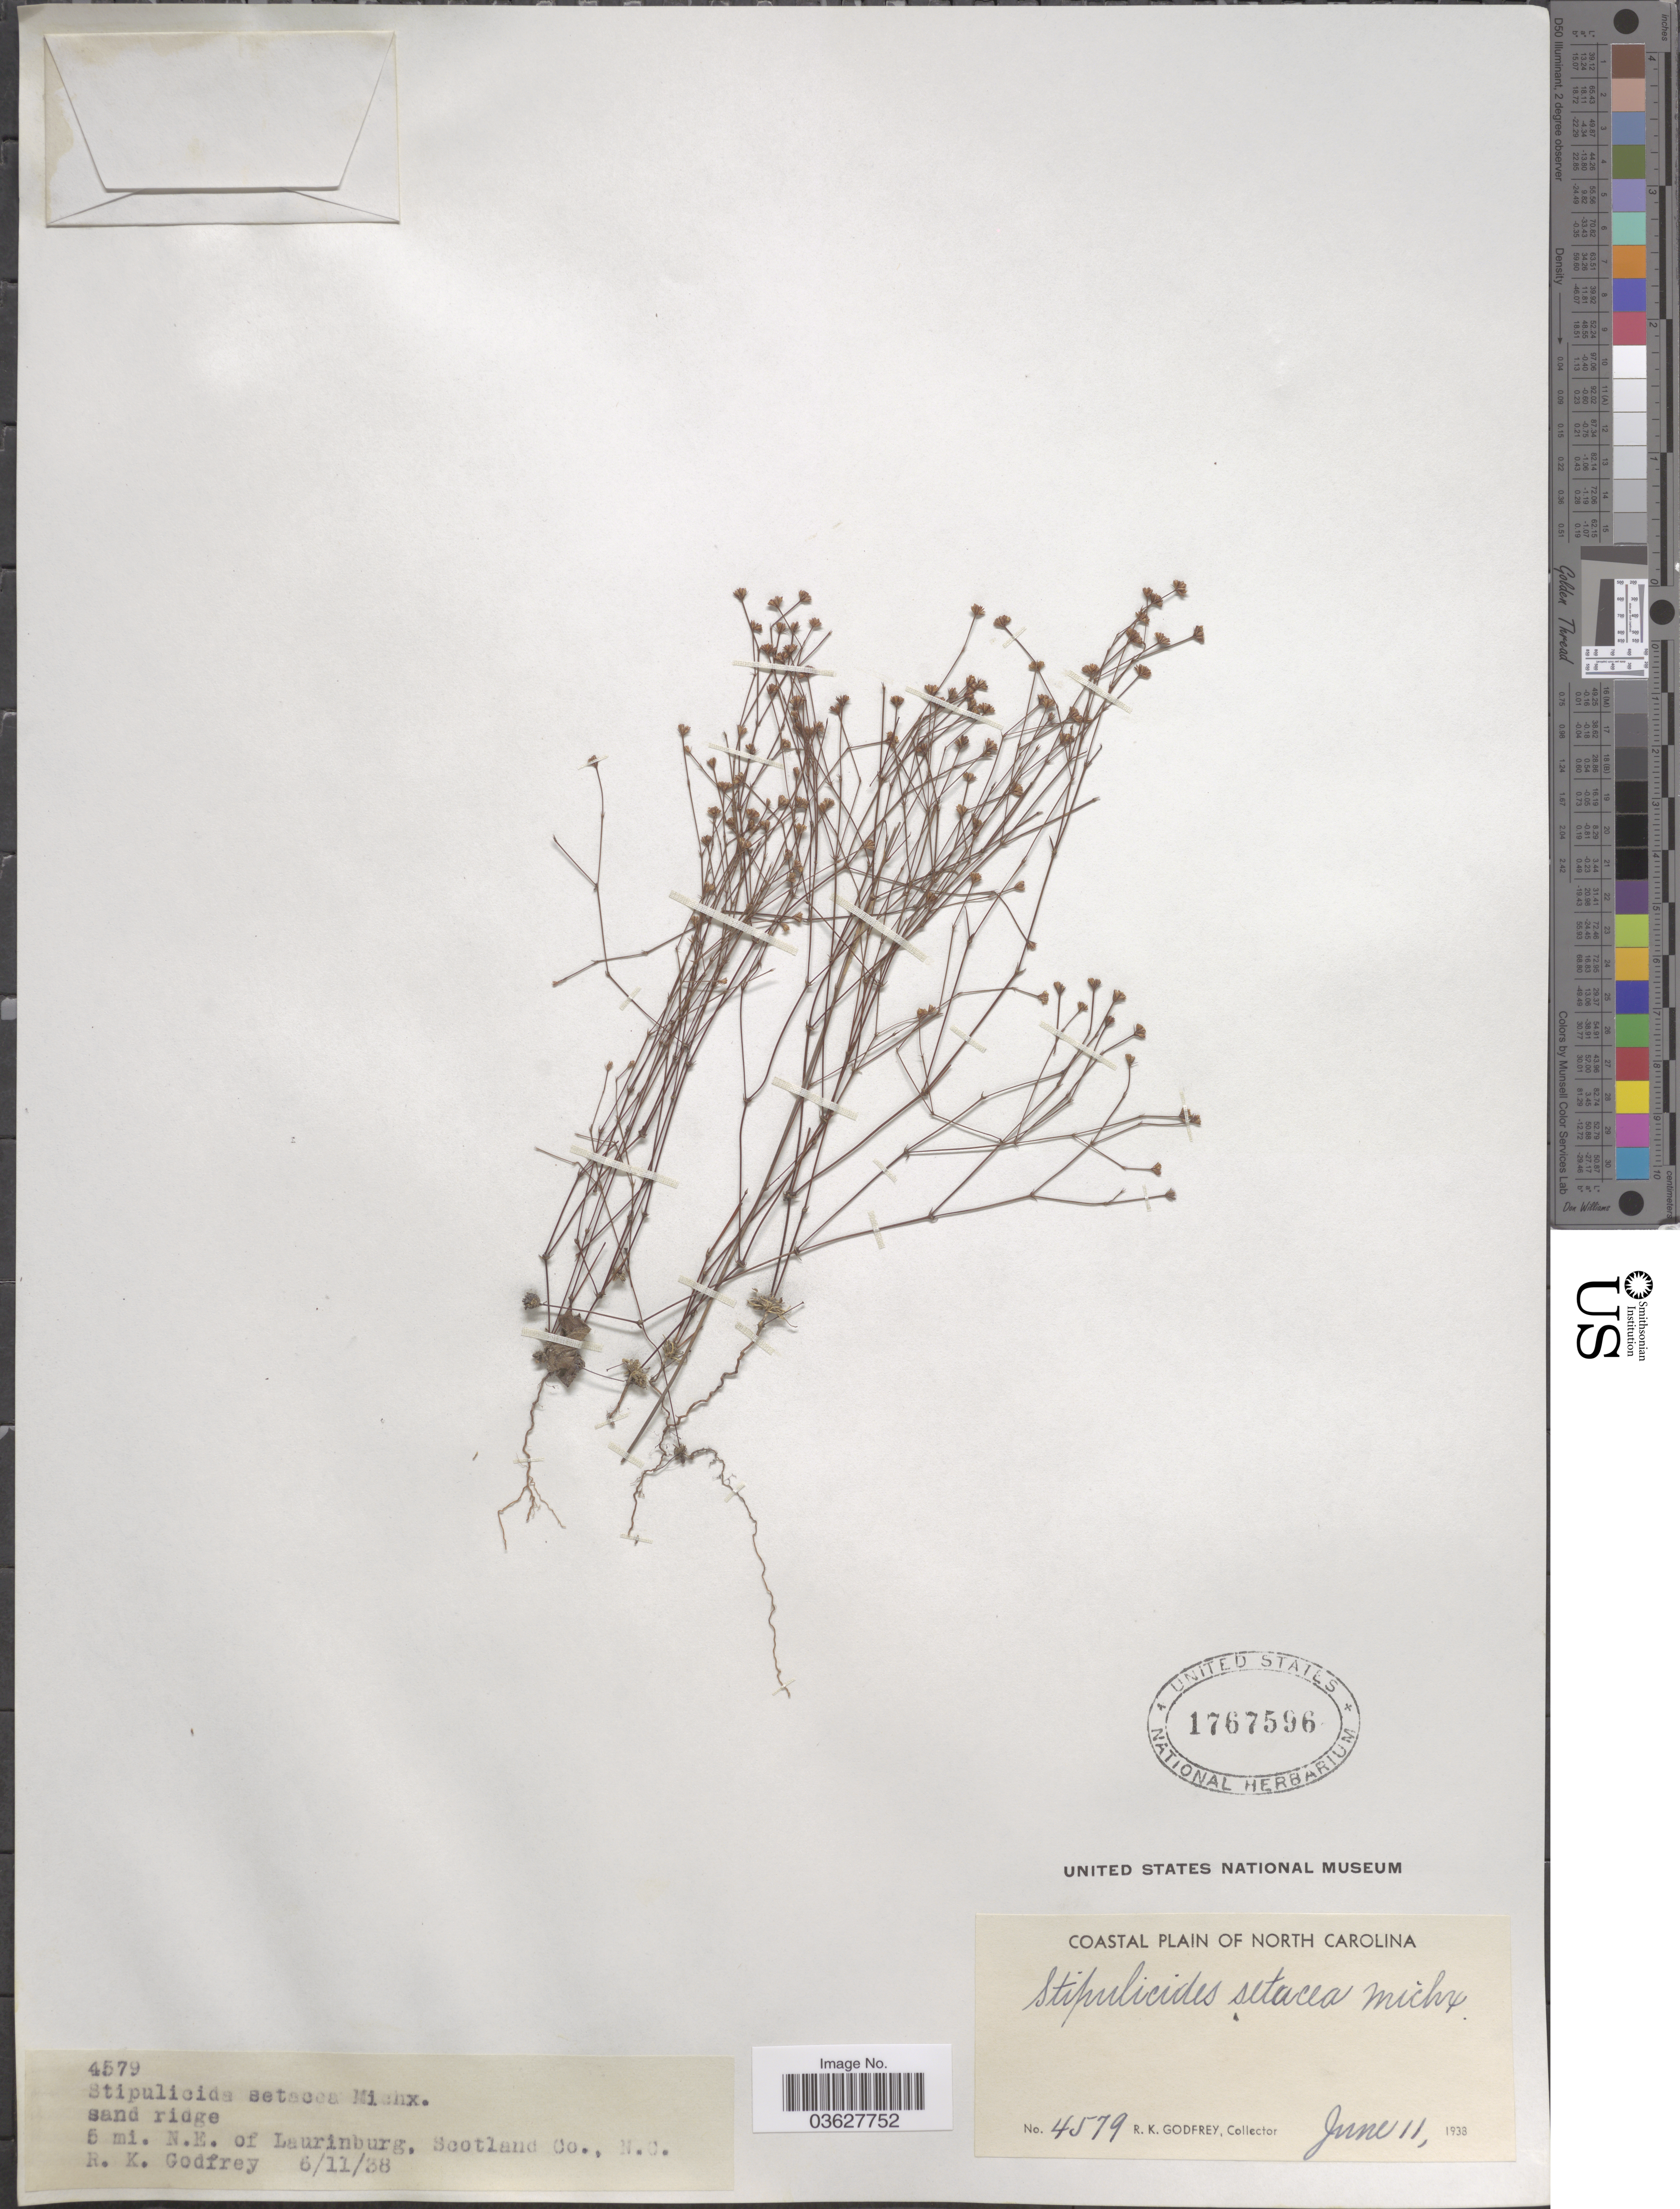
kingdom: Plantae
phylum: Tracheophyta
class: Magnoliopsida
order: Caryophyllales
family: Caryophyllaceae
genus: Stipulicida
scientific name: Stipulicida setacea var. setacea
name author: Michx.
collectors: R. K. Godfrey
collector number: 4579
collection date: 1938-06-11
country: United States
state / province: North Carolina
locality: Coastal Plain of North Carolina. 5 mi. N.E. of Laurinburg, Scotland Co.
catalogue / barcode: US 1767596